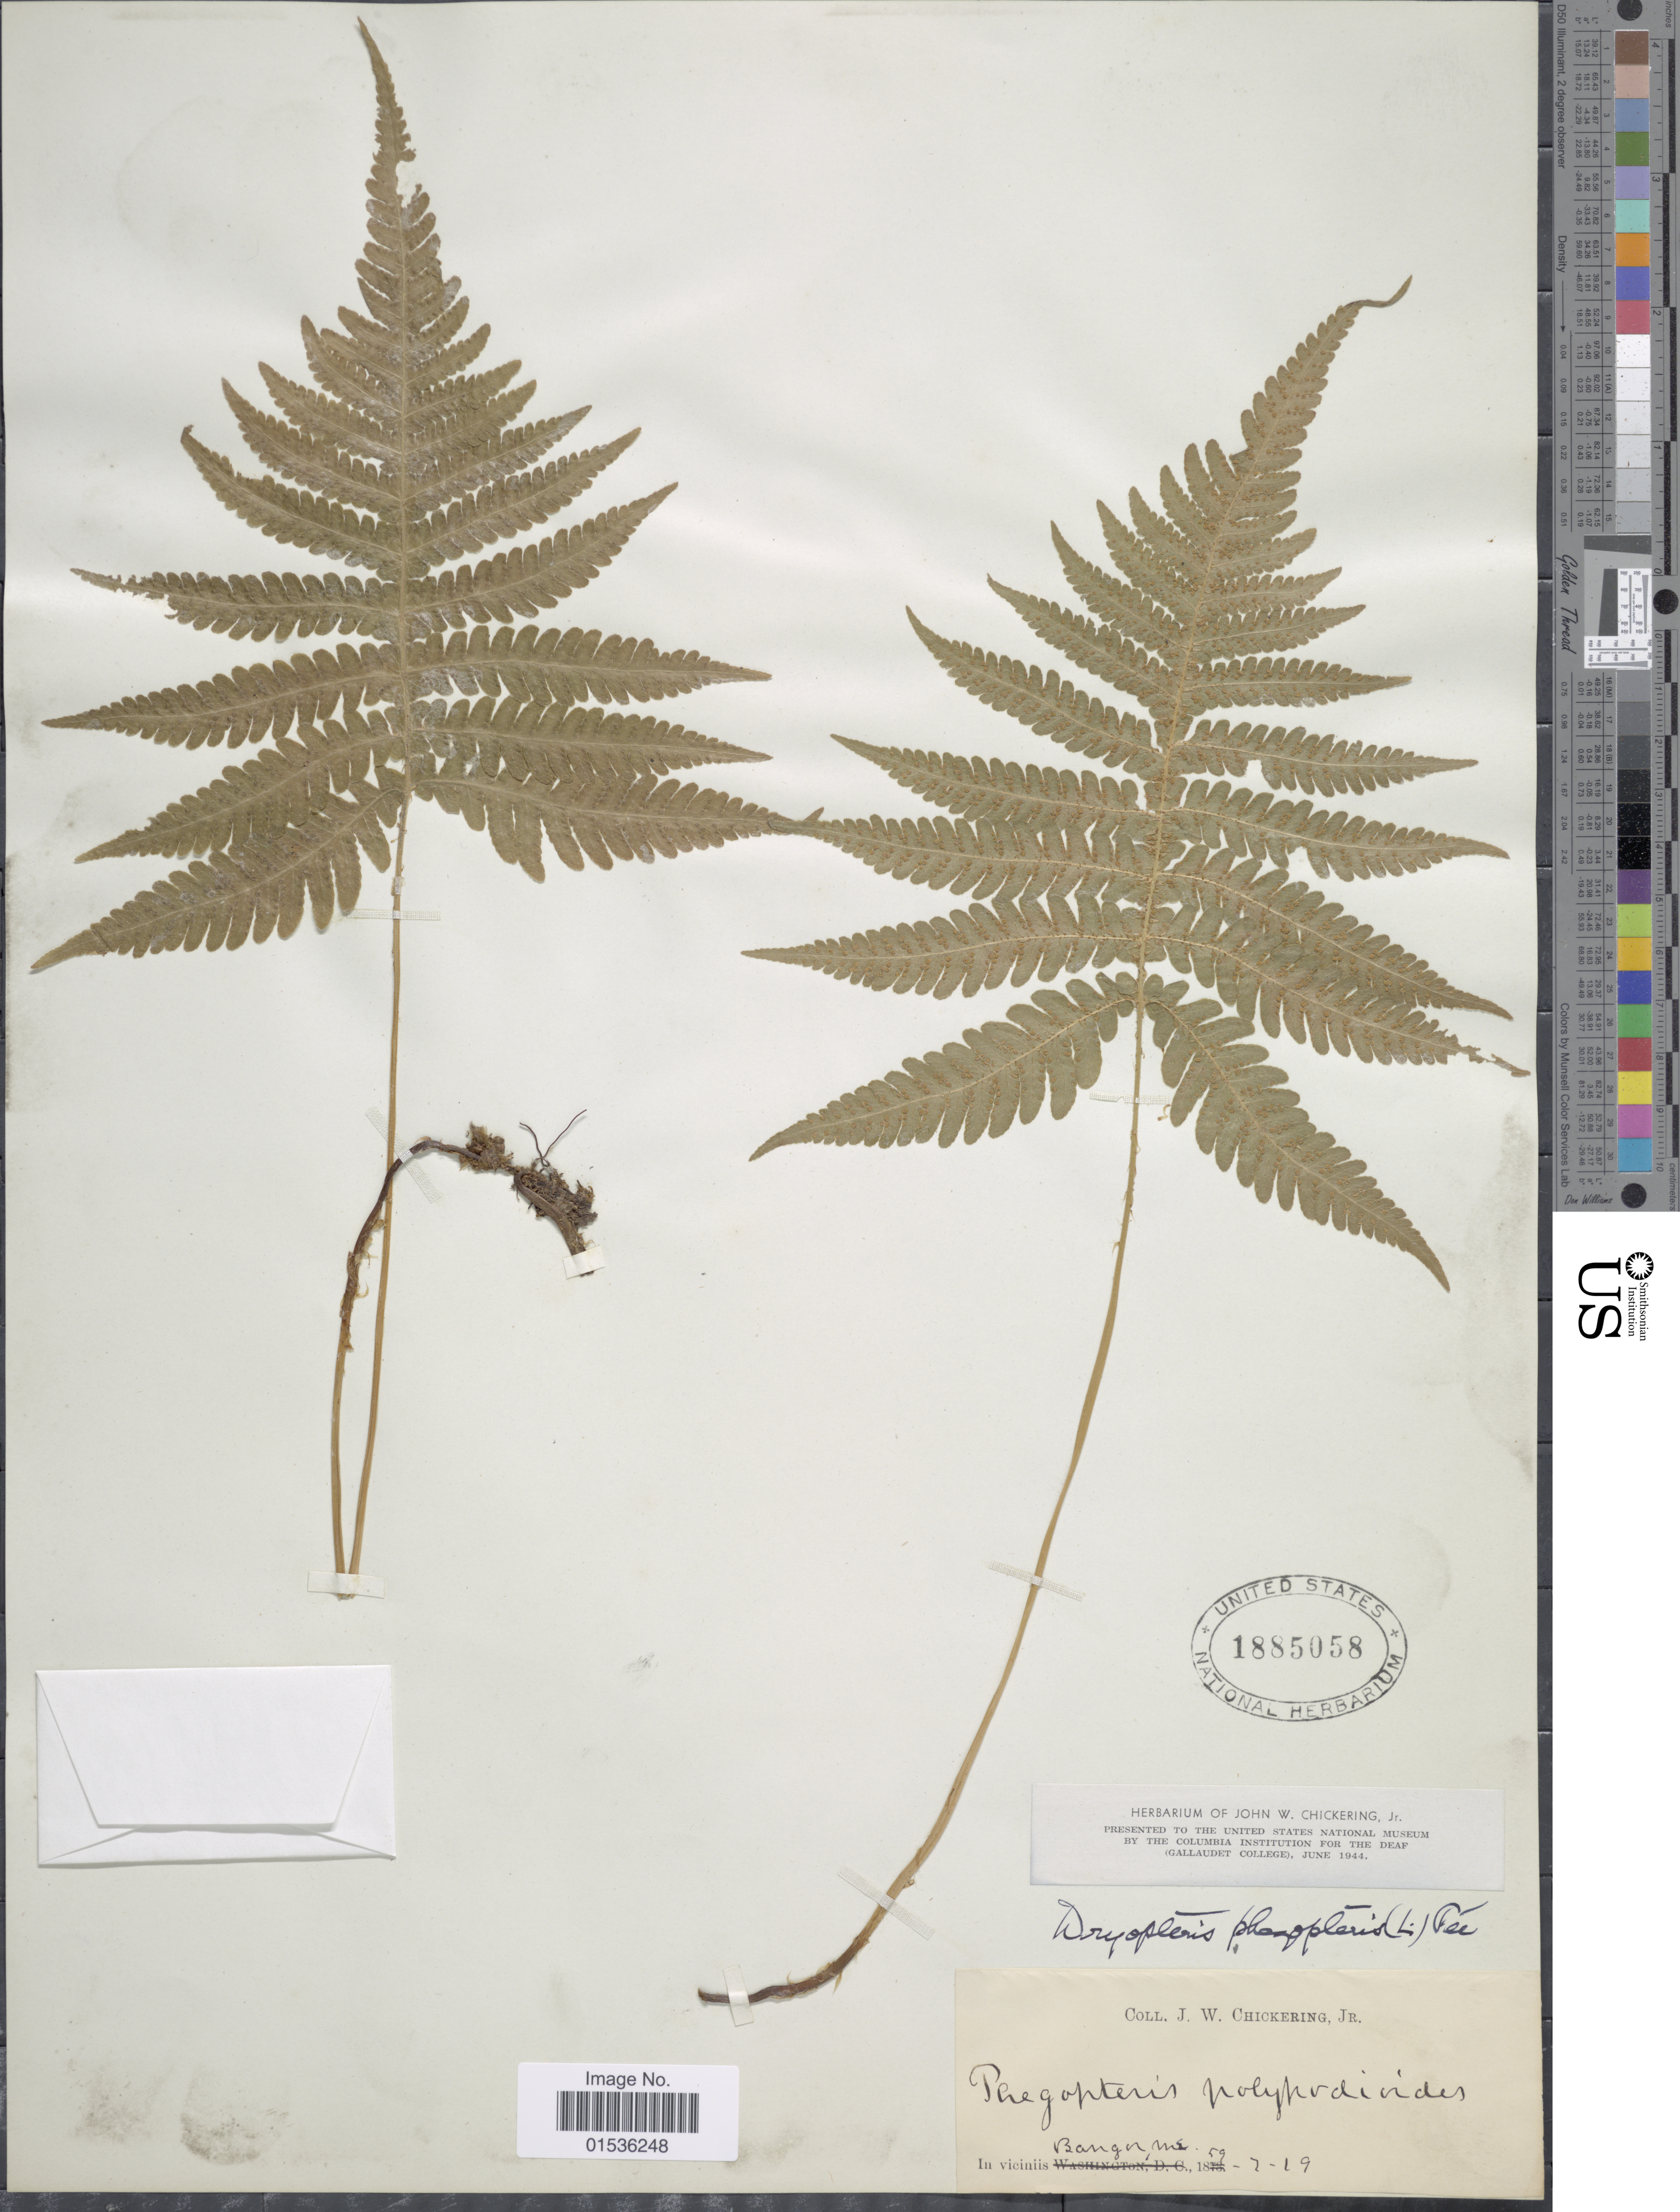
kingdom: Plantae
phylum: Tracheophyta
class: Polypodiopsida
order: Polypodiales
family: Thelypteridaceae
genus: Phegopteris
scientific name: Phegopteris connectilis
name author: (Michx.) Watt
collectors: J. W. Chickering Jr.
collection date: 1859-07-19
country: United States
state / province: Maine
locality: In viviniis Bangen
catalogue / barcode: US 1885058